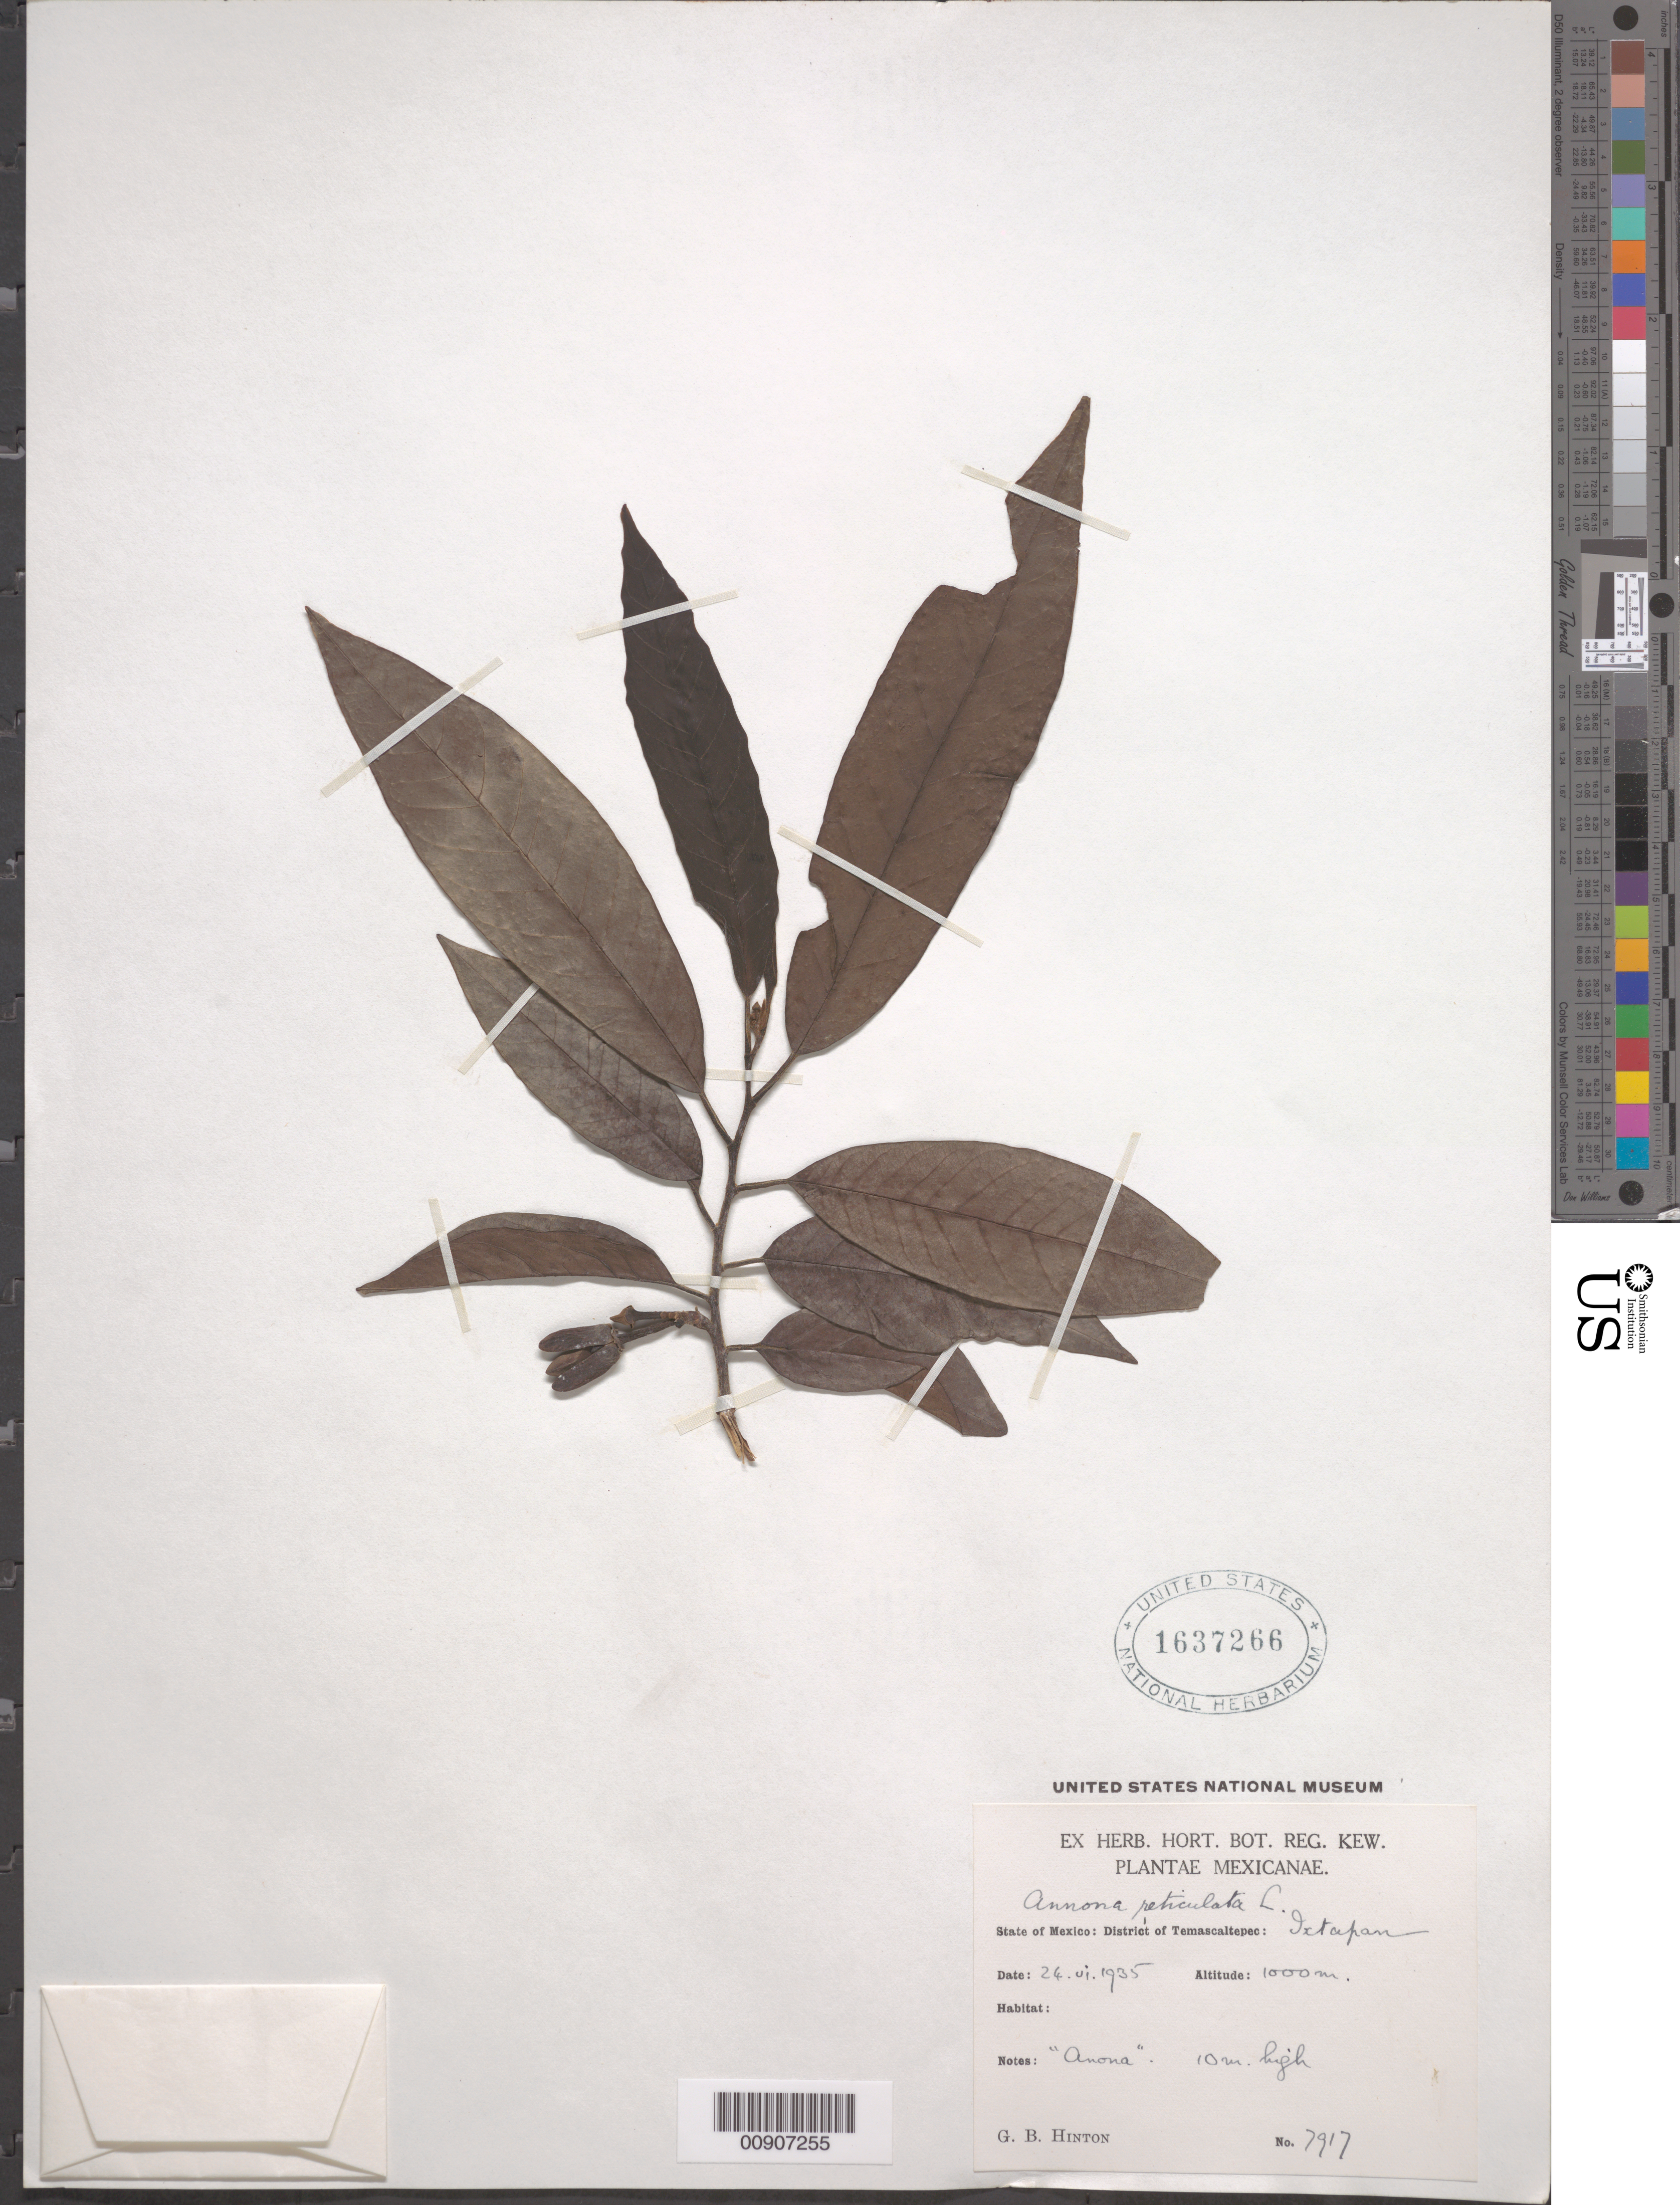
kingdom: Plantae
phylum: Tracheophyta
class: Magnoliopsida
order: Magnoliales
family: Annonaceae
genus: Annona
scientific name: Annona reticulata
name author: L.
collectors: G. B. Hinton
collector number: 7917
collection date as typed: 24 Jun 1935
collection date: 1935-06-24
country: Mexico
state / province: México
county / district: Temascaltepec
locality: State of Mexico: District of Temascaltepec: Ixtapan.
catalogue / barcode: US 1637266